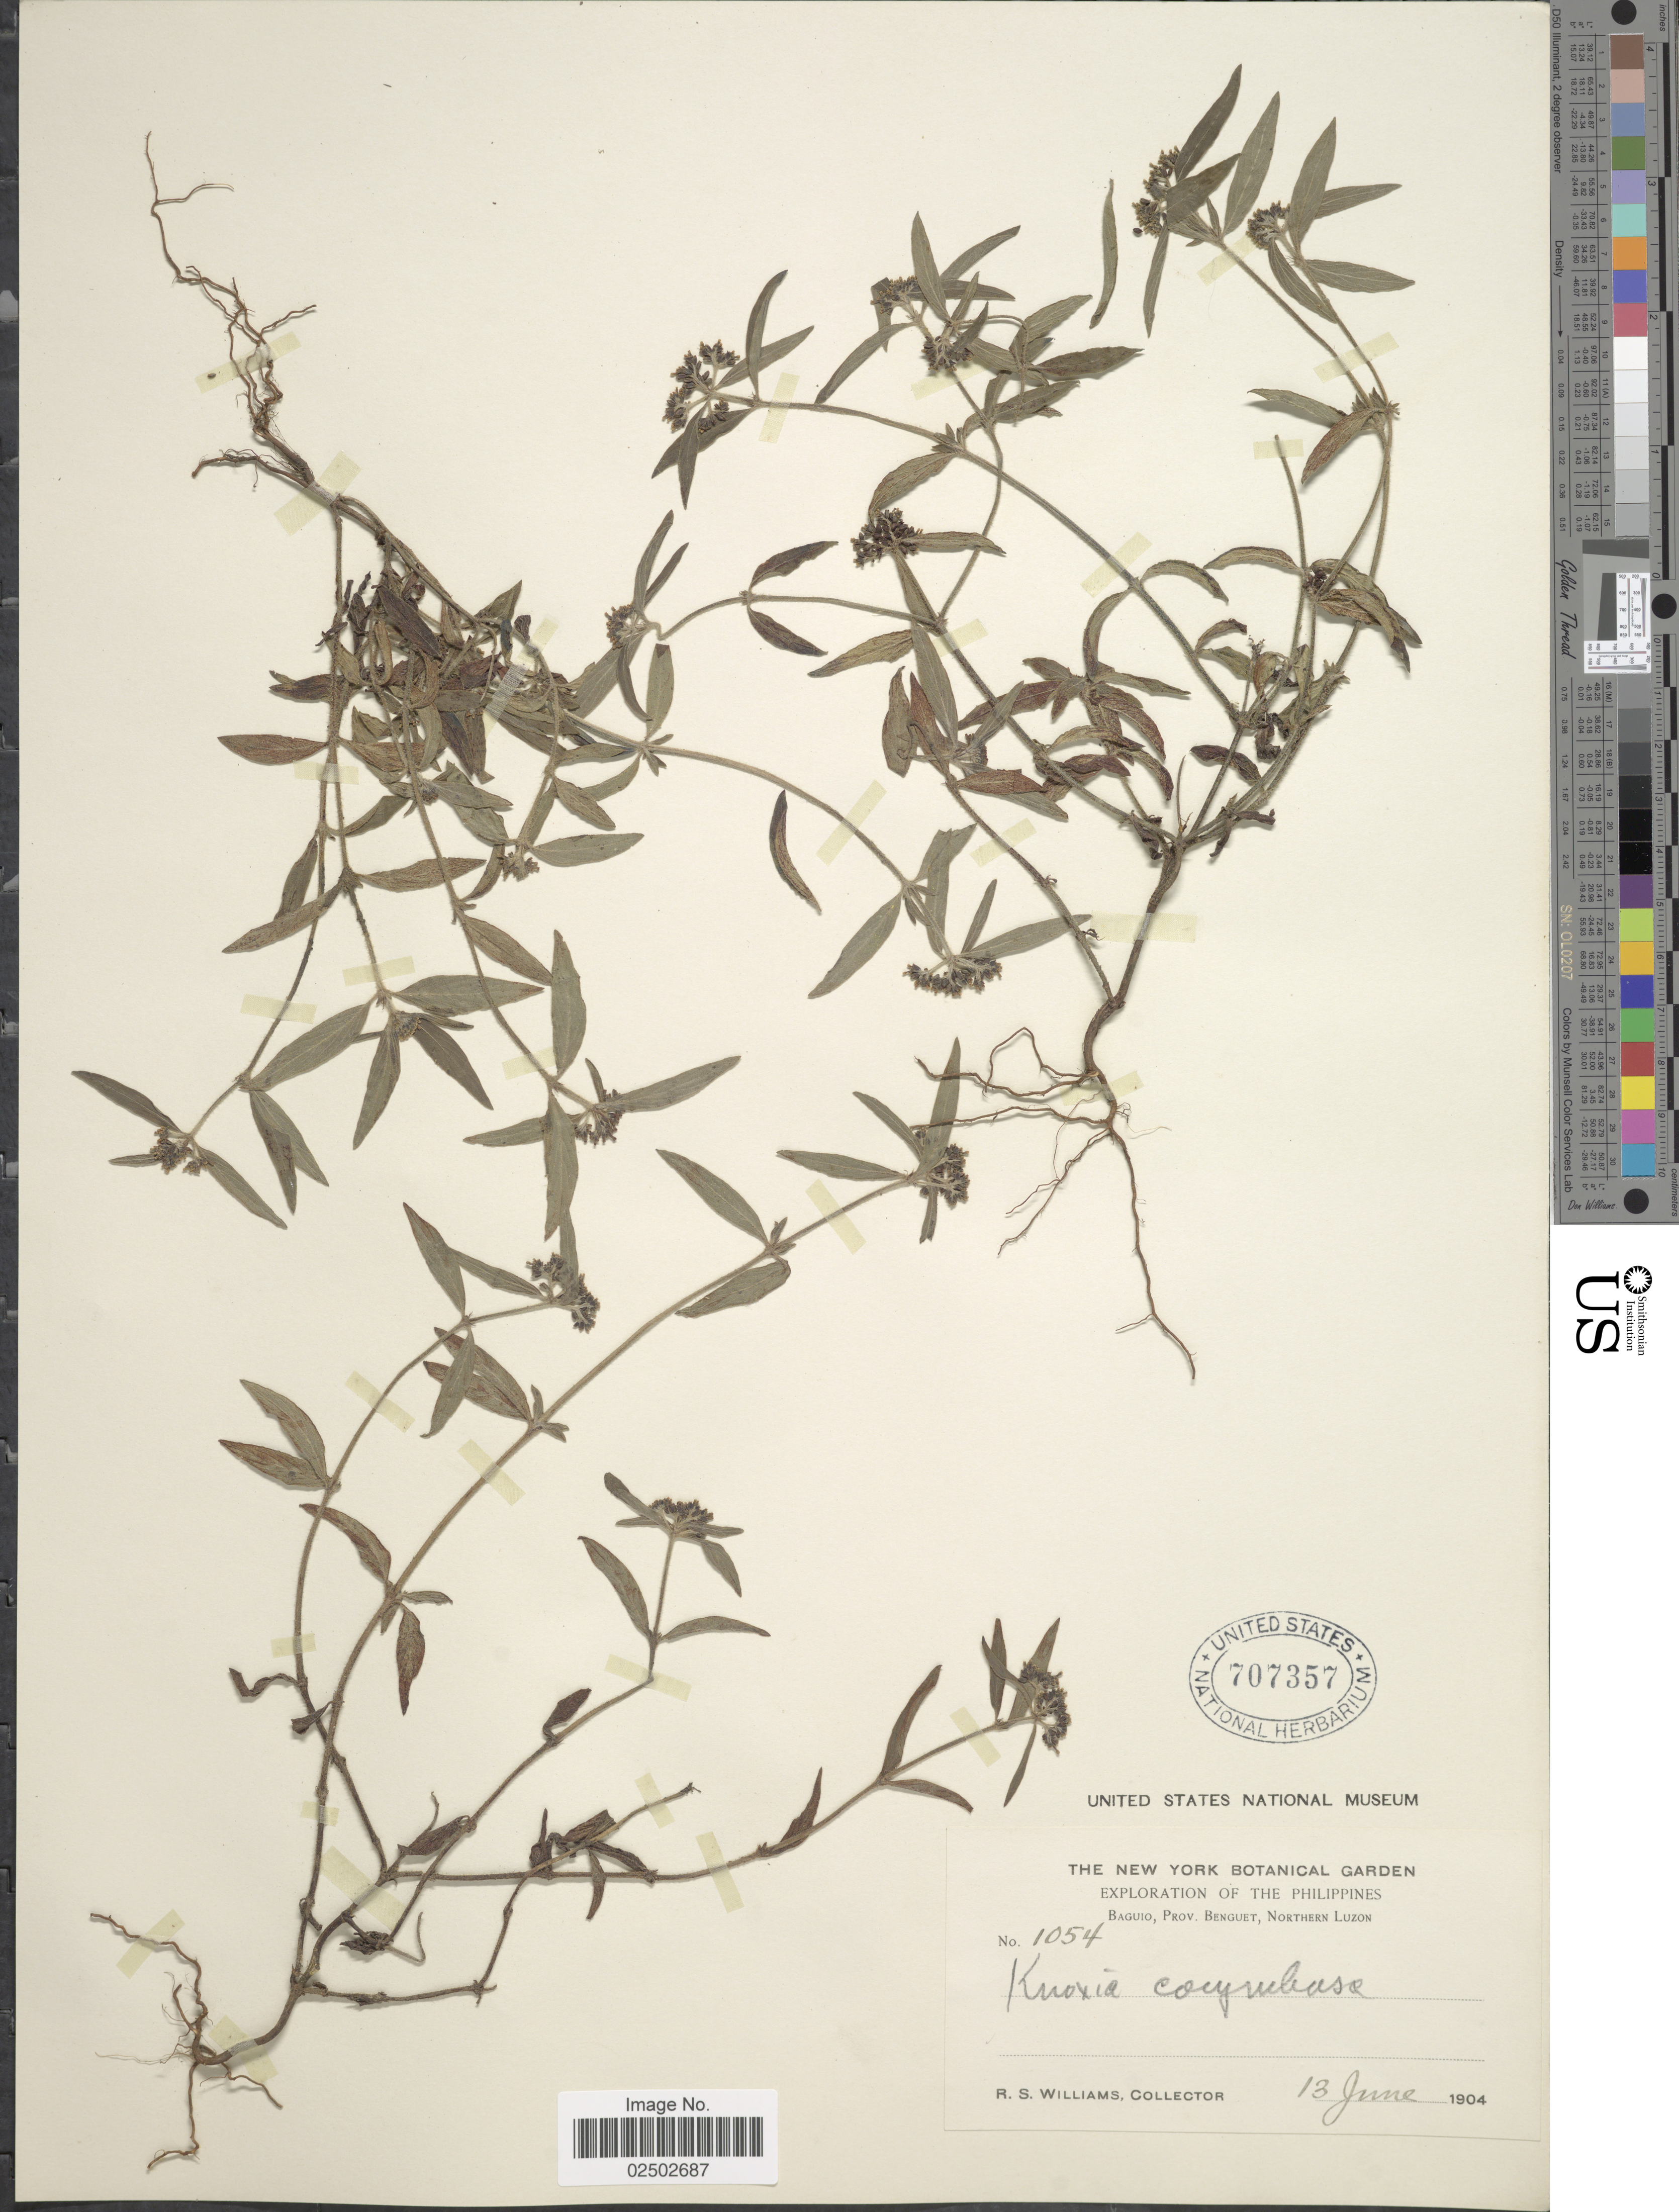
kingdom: Plantae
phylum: Tracheophyta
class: Magnoliopsida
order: Gentianales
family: Rubiaceae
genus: Knoxia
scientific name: Knoxia corymbosa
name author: Willd.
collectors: R. S. Williams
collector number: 1054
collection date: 1904-06-13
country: Philippines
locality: Baguio, Prov. Benguet. Norhern Luzon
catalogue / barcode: US 707357